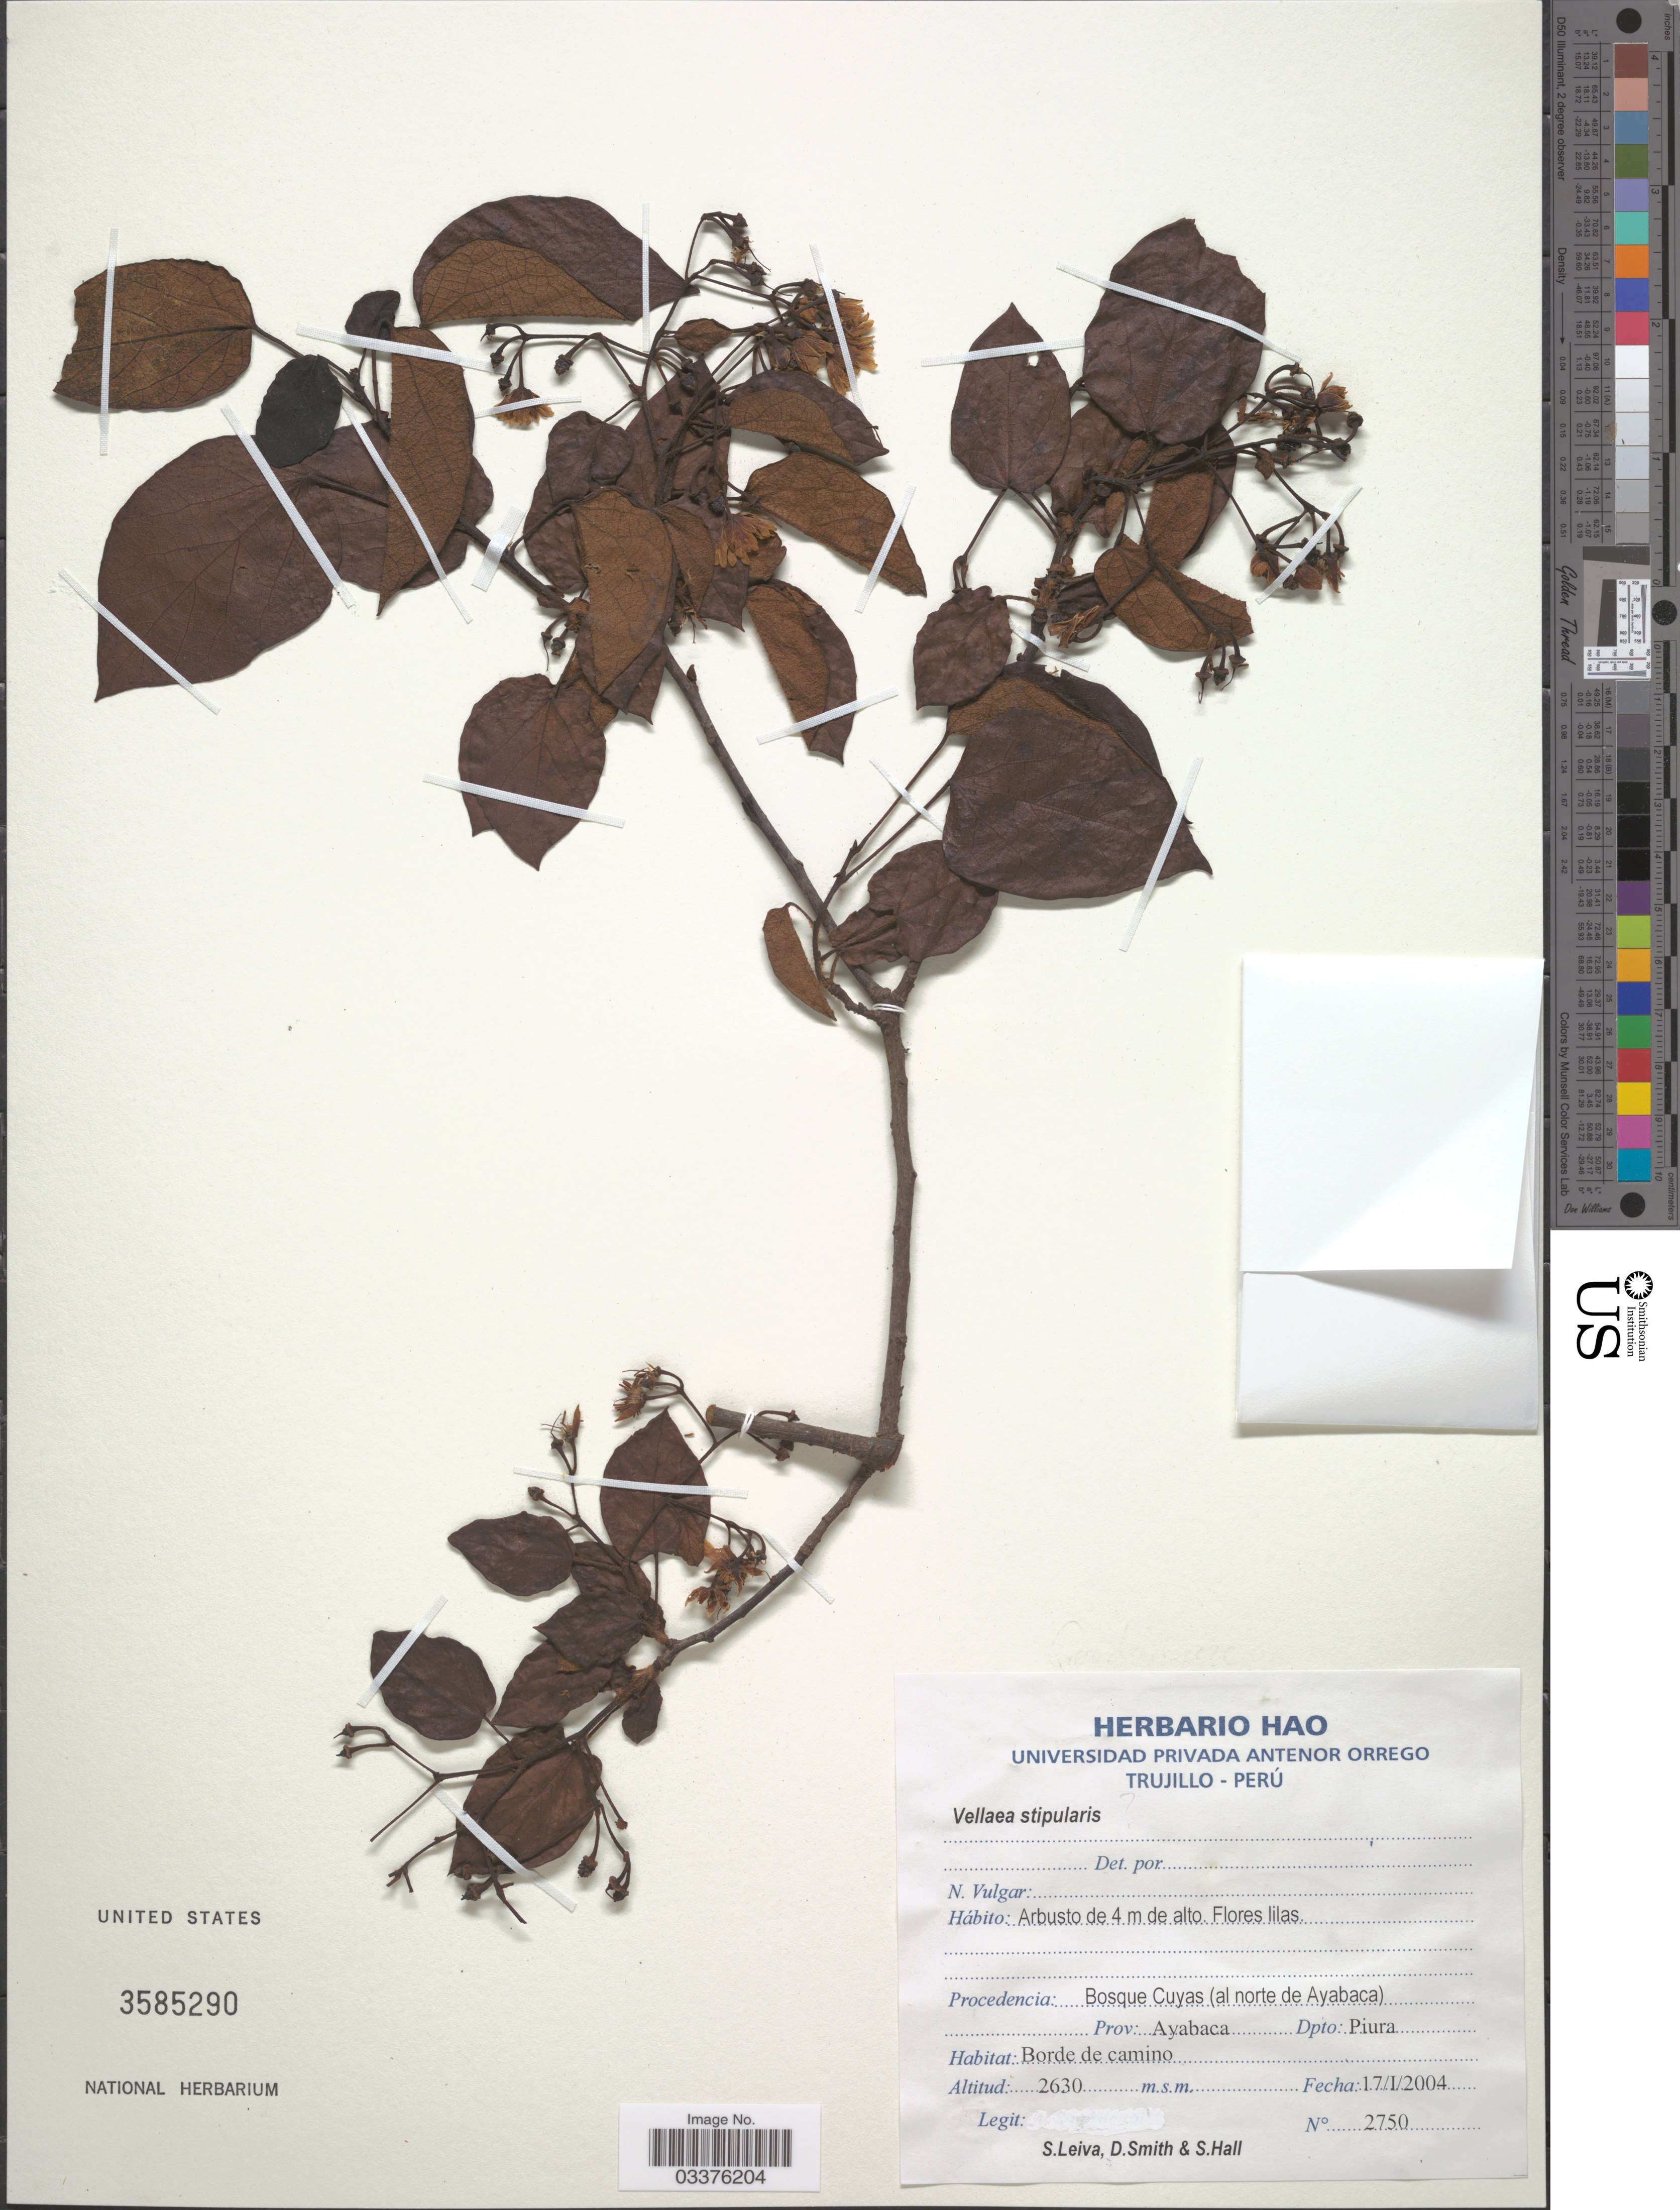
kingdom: Plantae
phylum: Tracheophyta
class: Magnoliopsida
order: Oxalidales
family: Elaeocarpaceae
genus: Vallea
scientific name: Vallea stipularis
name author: L. f.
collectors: S. Leiva, D. Smith & S. Hall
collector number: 2750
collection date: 2004-01-17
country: Peru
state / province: Piura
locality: Procedencia: Bosque Cuyas ( al norte de Ayabaca) Prov: Ayabaca, Dpto: Piura.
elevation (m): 2630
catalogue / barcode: US 3585290